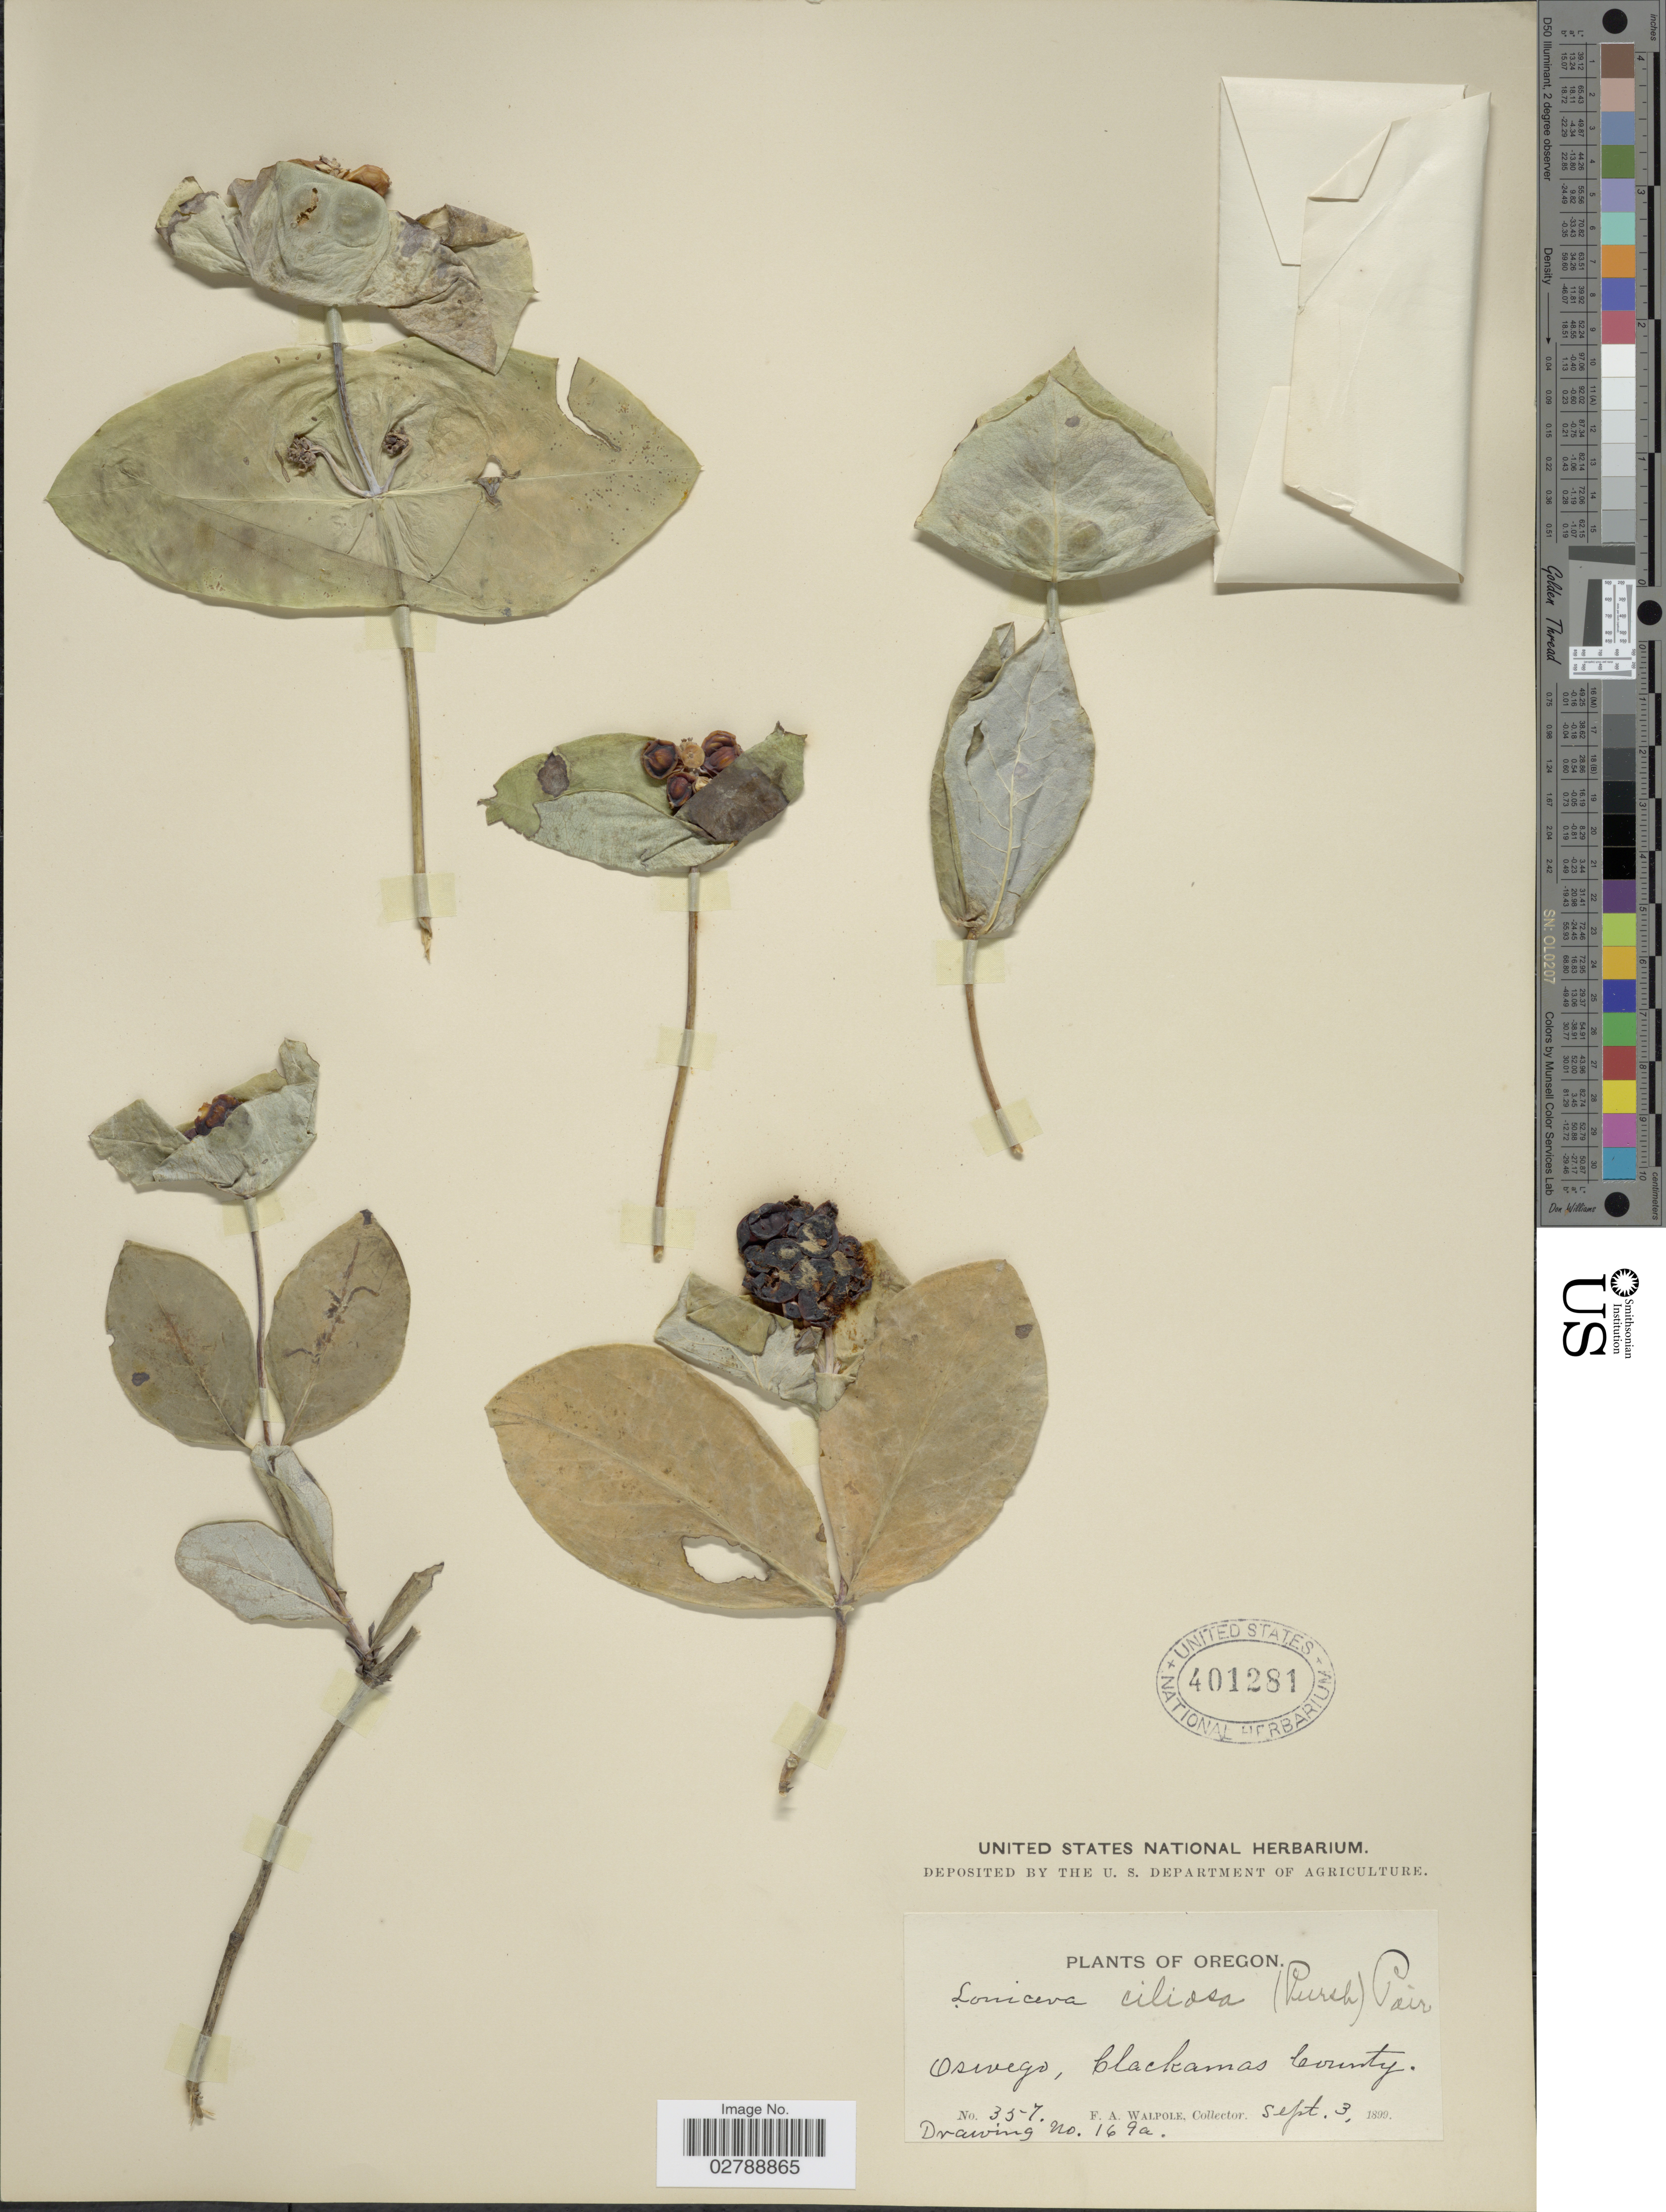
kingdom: Plantae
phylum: Tracheophyta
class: Magnoliopsida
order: Dipsacales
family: Caprifoliaceae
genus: Lonicera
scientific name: Lonicera ciliosa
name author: Poir.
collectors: F. Walpole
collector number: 357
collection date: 1899-09-03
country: United States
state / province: Oregon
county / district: Clackamas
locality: Oswego, Clackamas County.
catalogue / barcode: US 401281